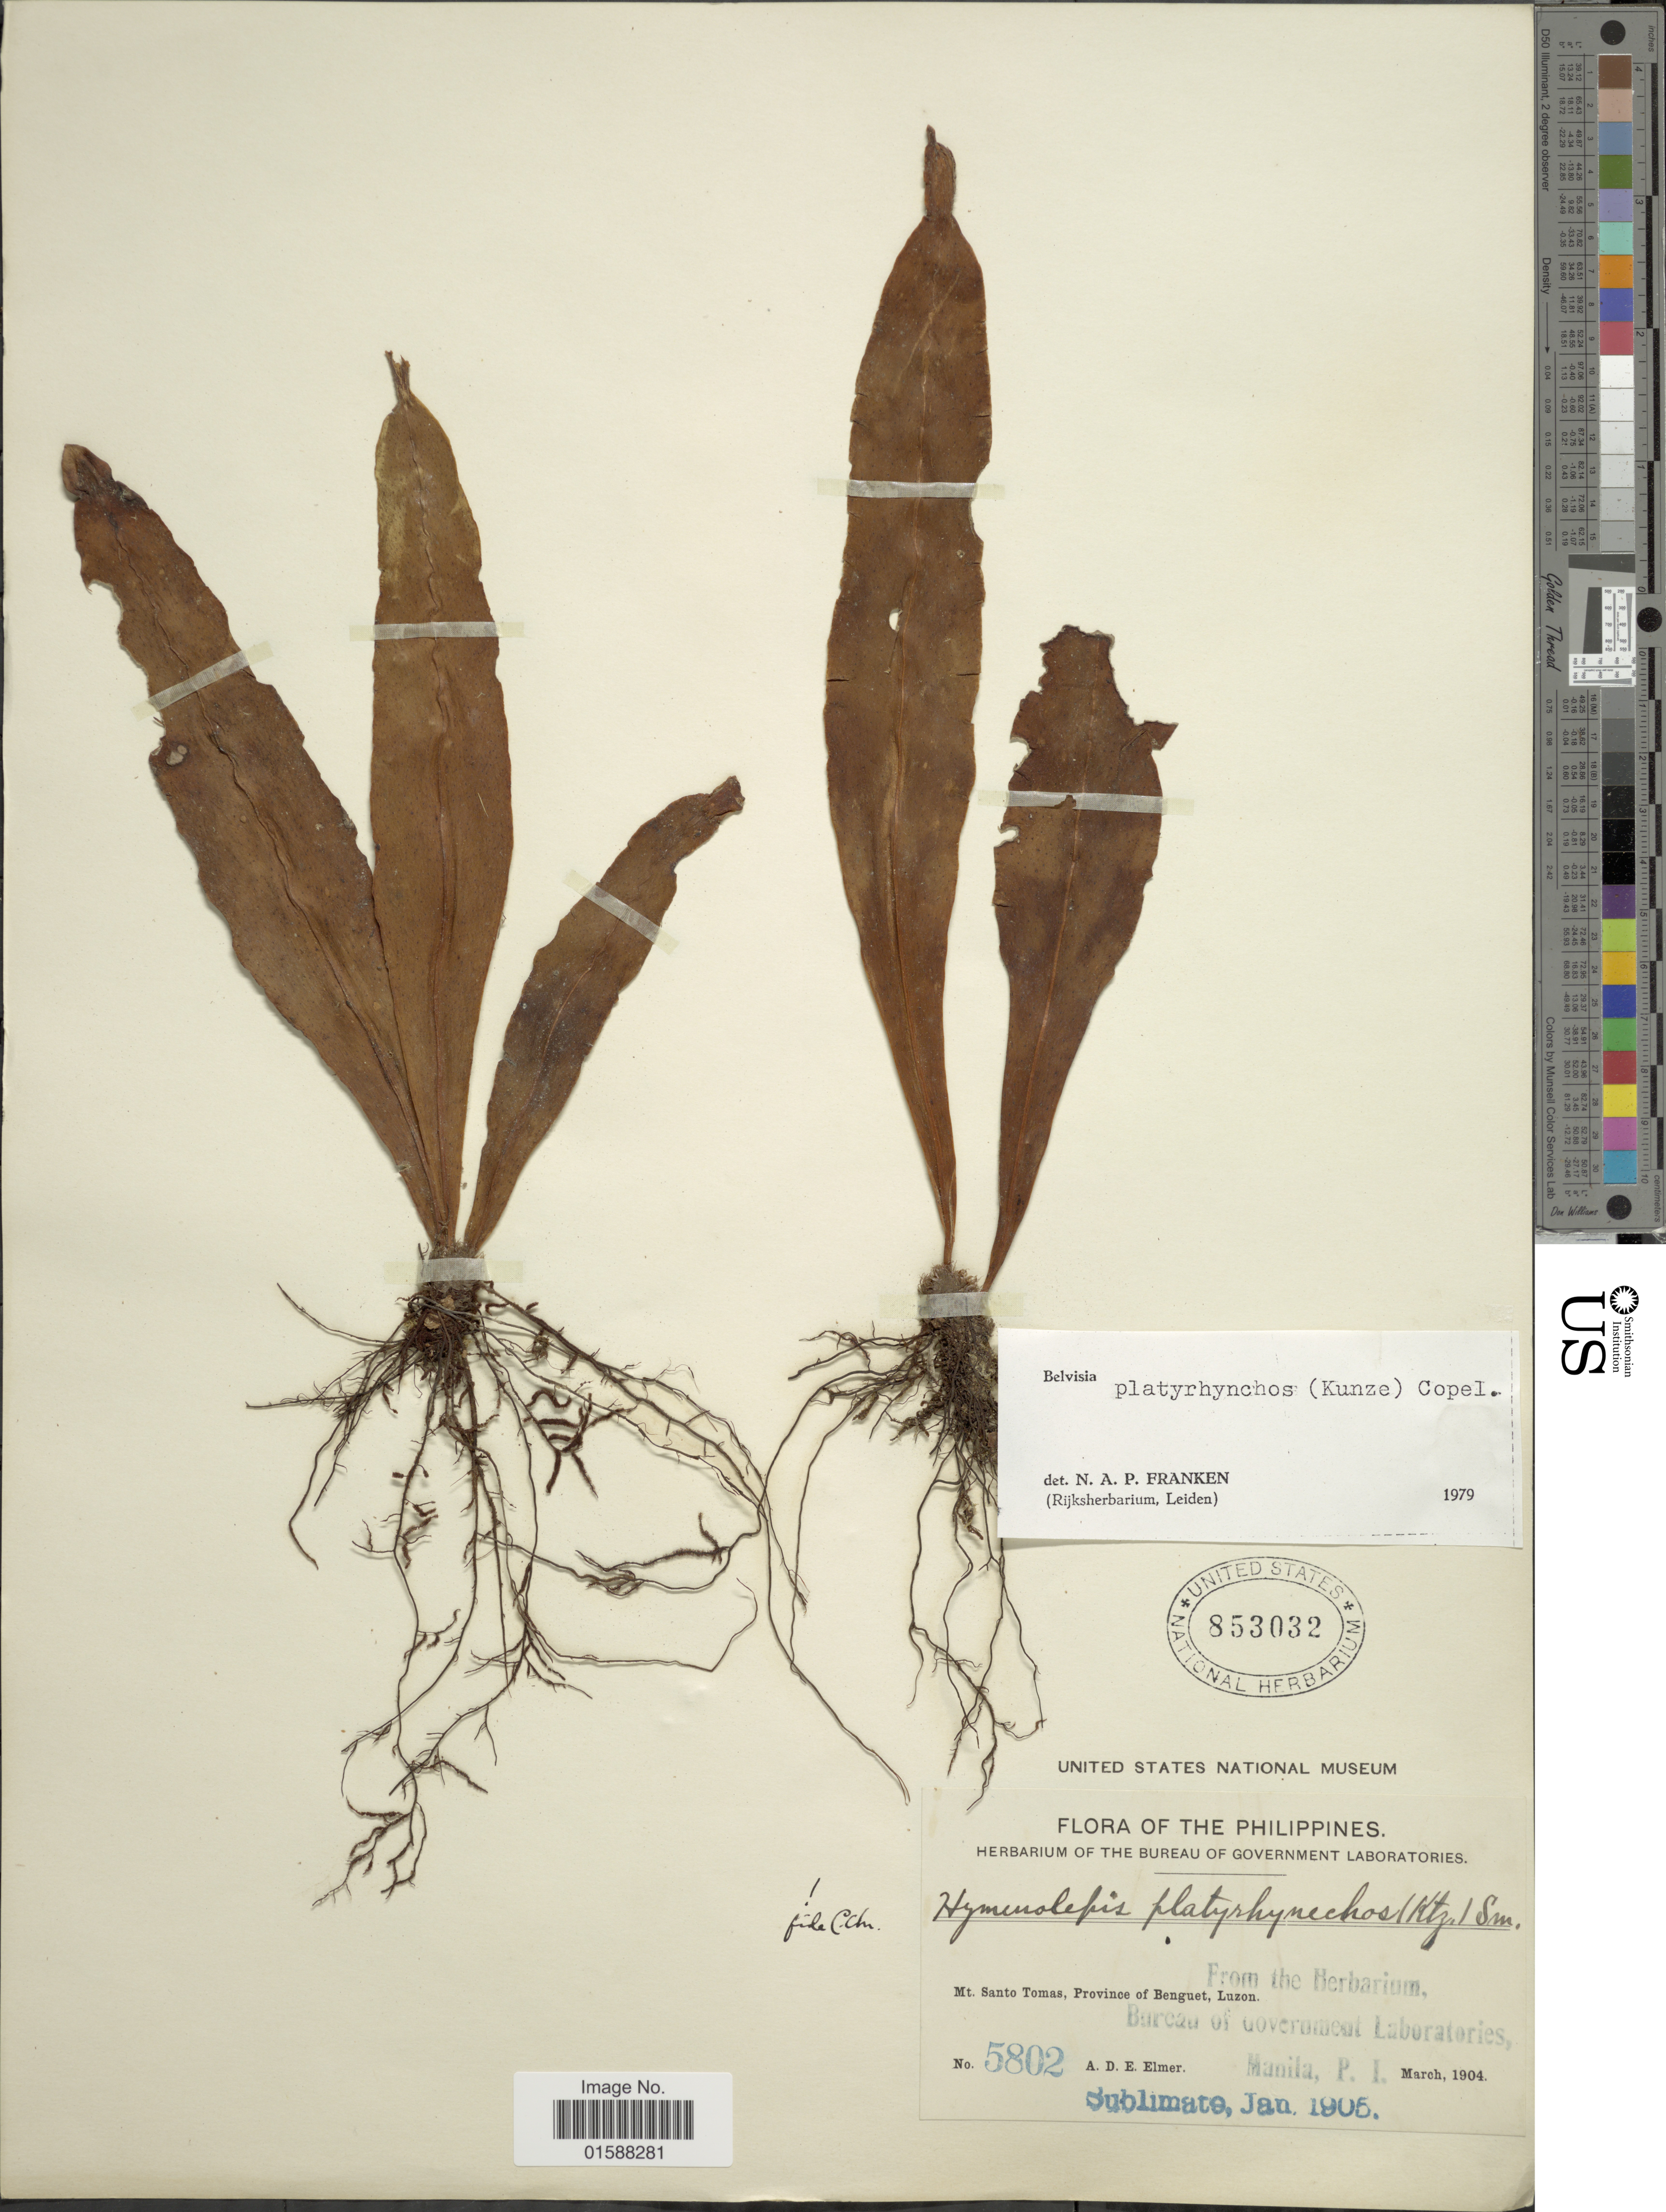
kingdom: Plantae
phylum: Tracheophyta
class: Polypodiopsida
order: Polypodiales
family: Polypodiaceae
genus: Lepisorus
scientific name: Lepisorus platyrhynchos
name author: (J. Sm. ex Kunze) Li S. Wang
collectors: A. D. E. Elmer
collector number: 5802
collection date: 1904-03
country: Philippines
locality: Mt. Santo Tomas, Province of Benguet Luzon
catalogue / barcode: US 853032